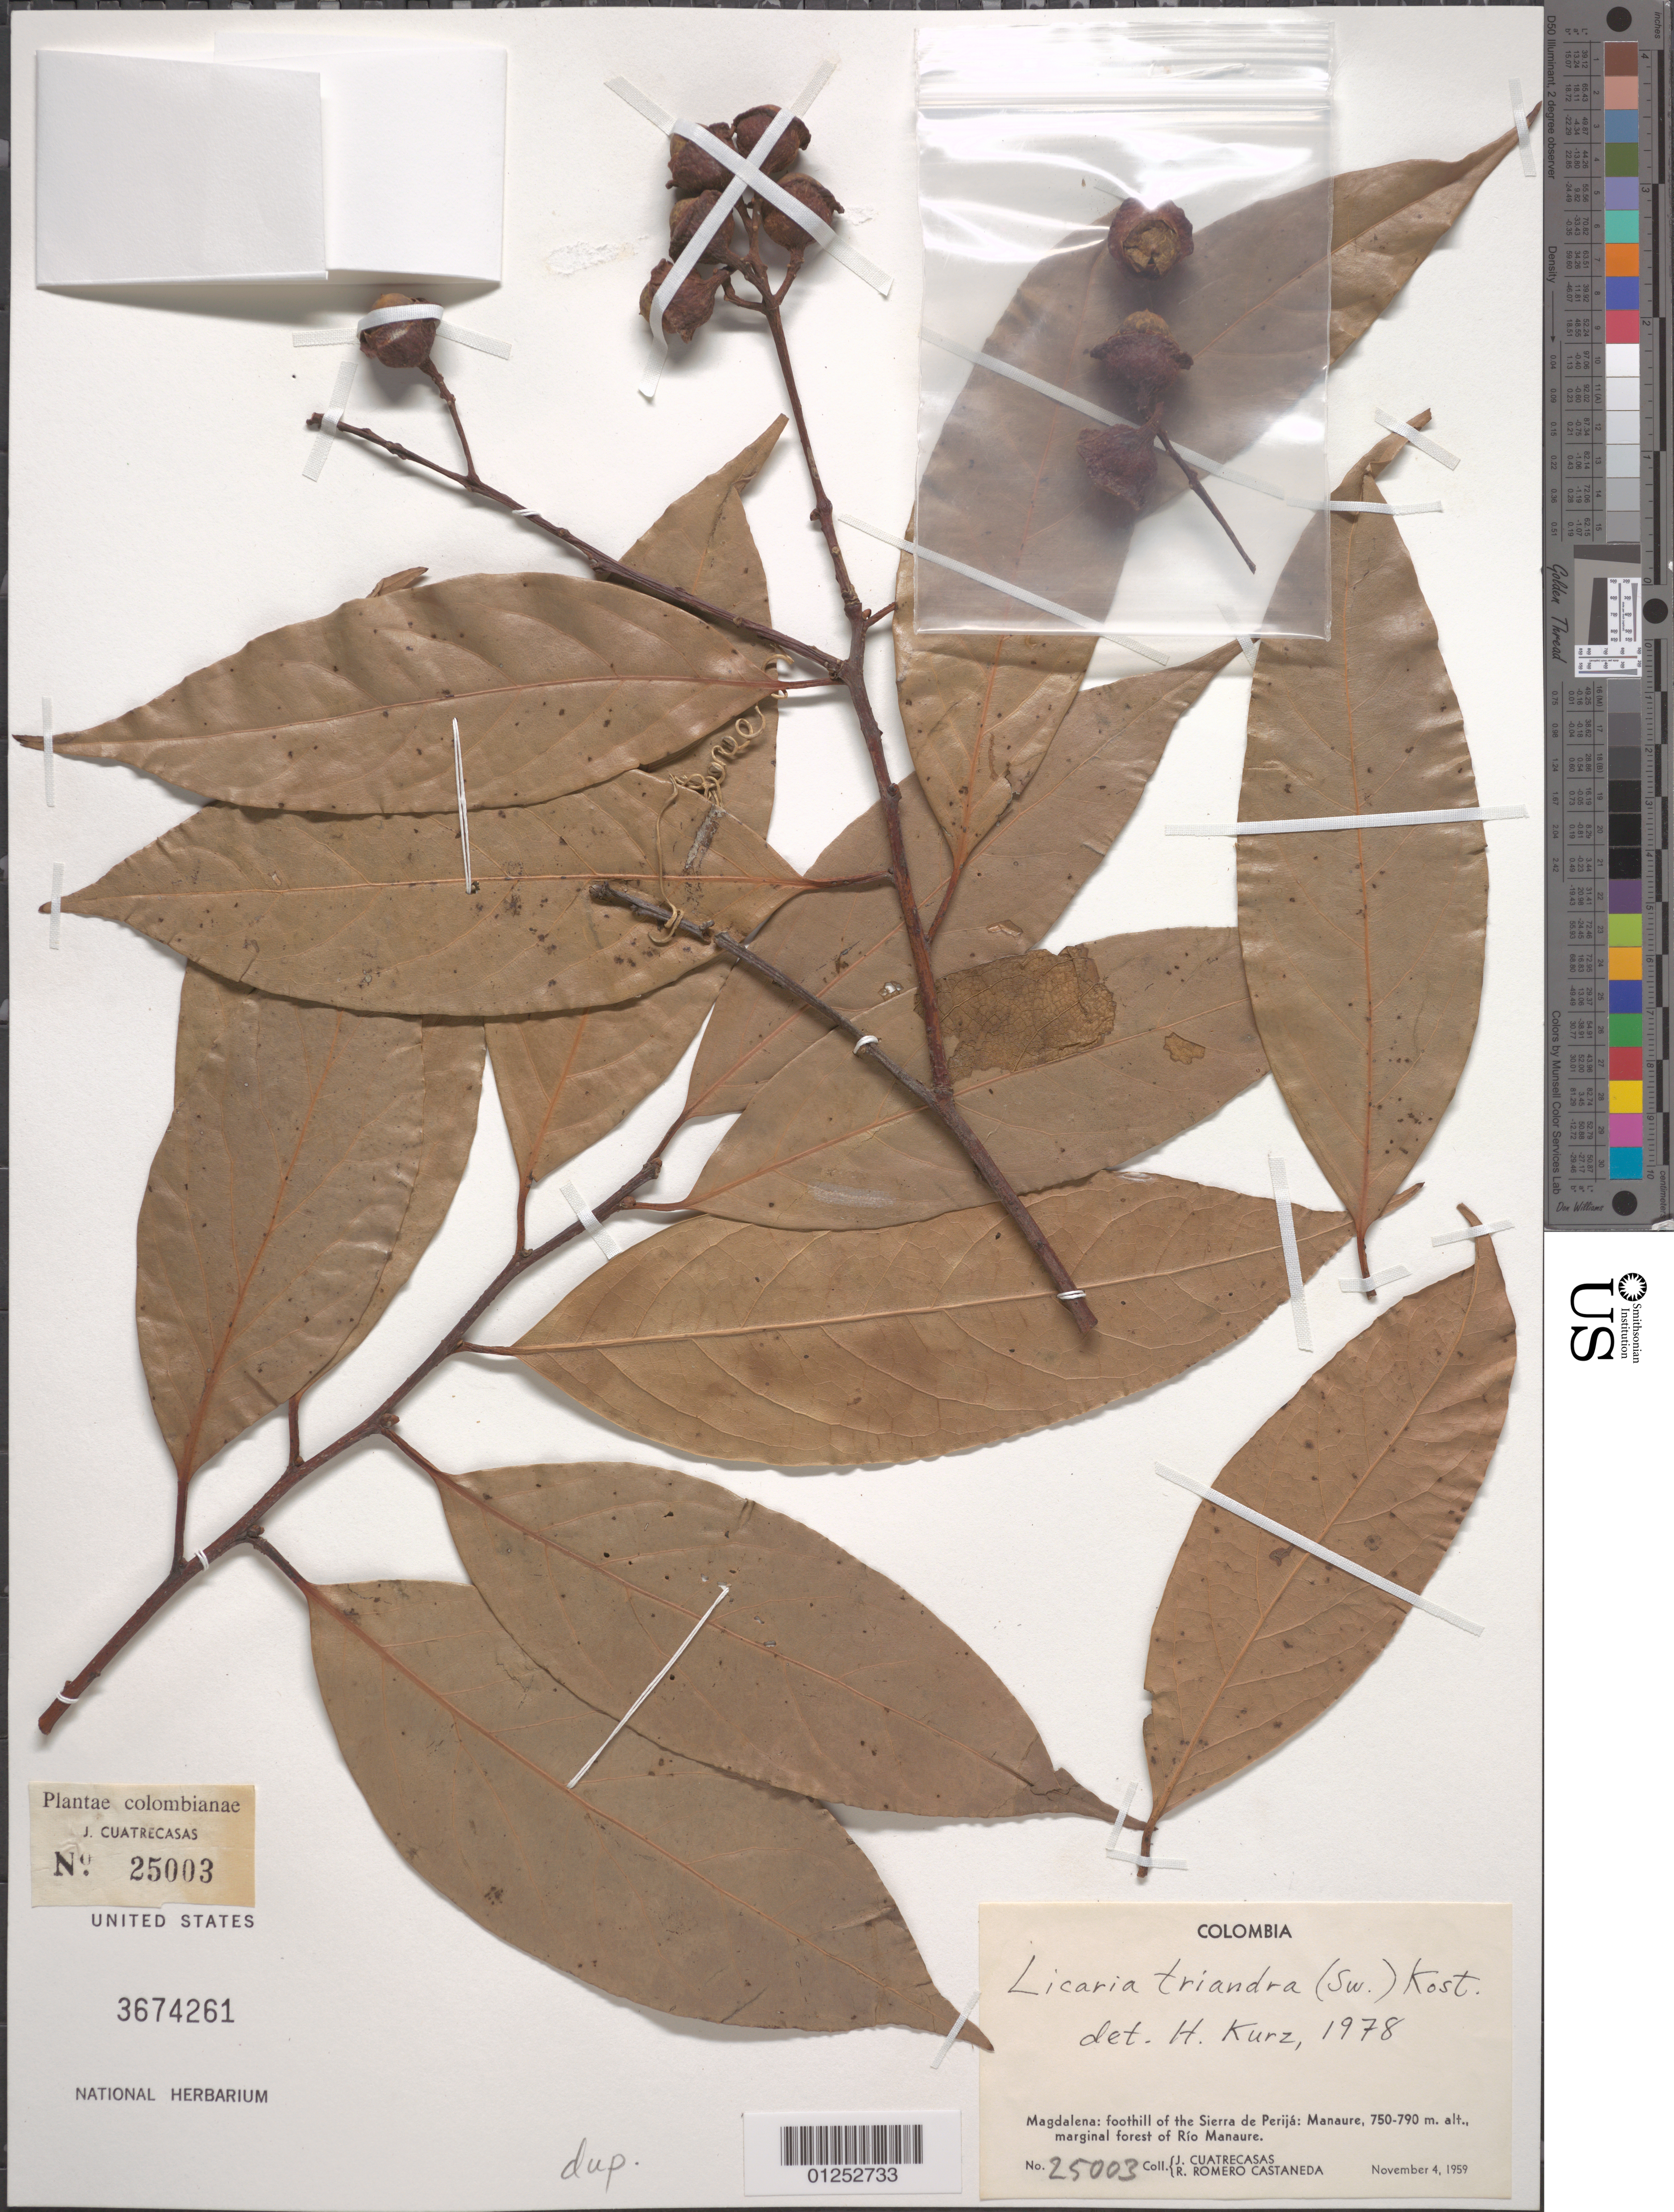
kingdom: Plantae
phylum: Tracheophyta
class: Magnoliopsida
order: Laurales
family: Lauraceae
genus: Licaria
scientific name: Licaria triandra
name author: (Sw.) Kosterm.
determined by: Kurz, H.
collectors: J. Cuatrecasas & R. Romero Castañeda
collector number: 25003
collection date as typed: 04 Nov 1959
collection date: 1959-11-04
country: Colombia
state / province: Magdalena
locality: Foothill of Sierra de Perija: Manaure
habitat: marginal forest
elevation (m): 750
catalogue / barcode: US 3674261